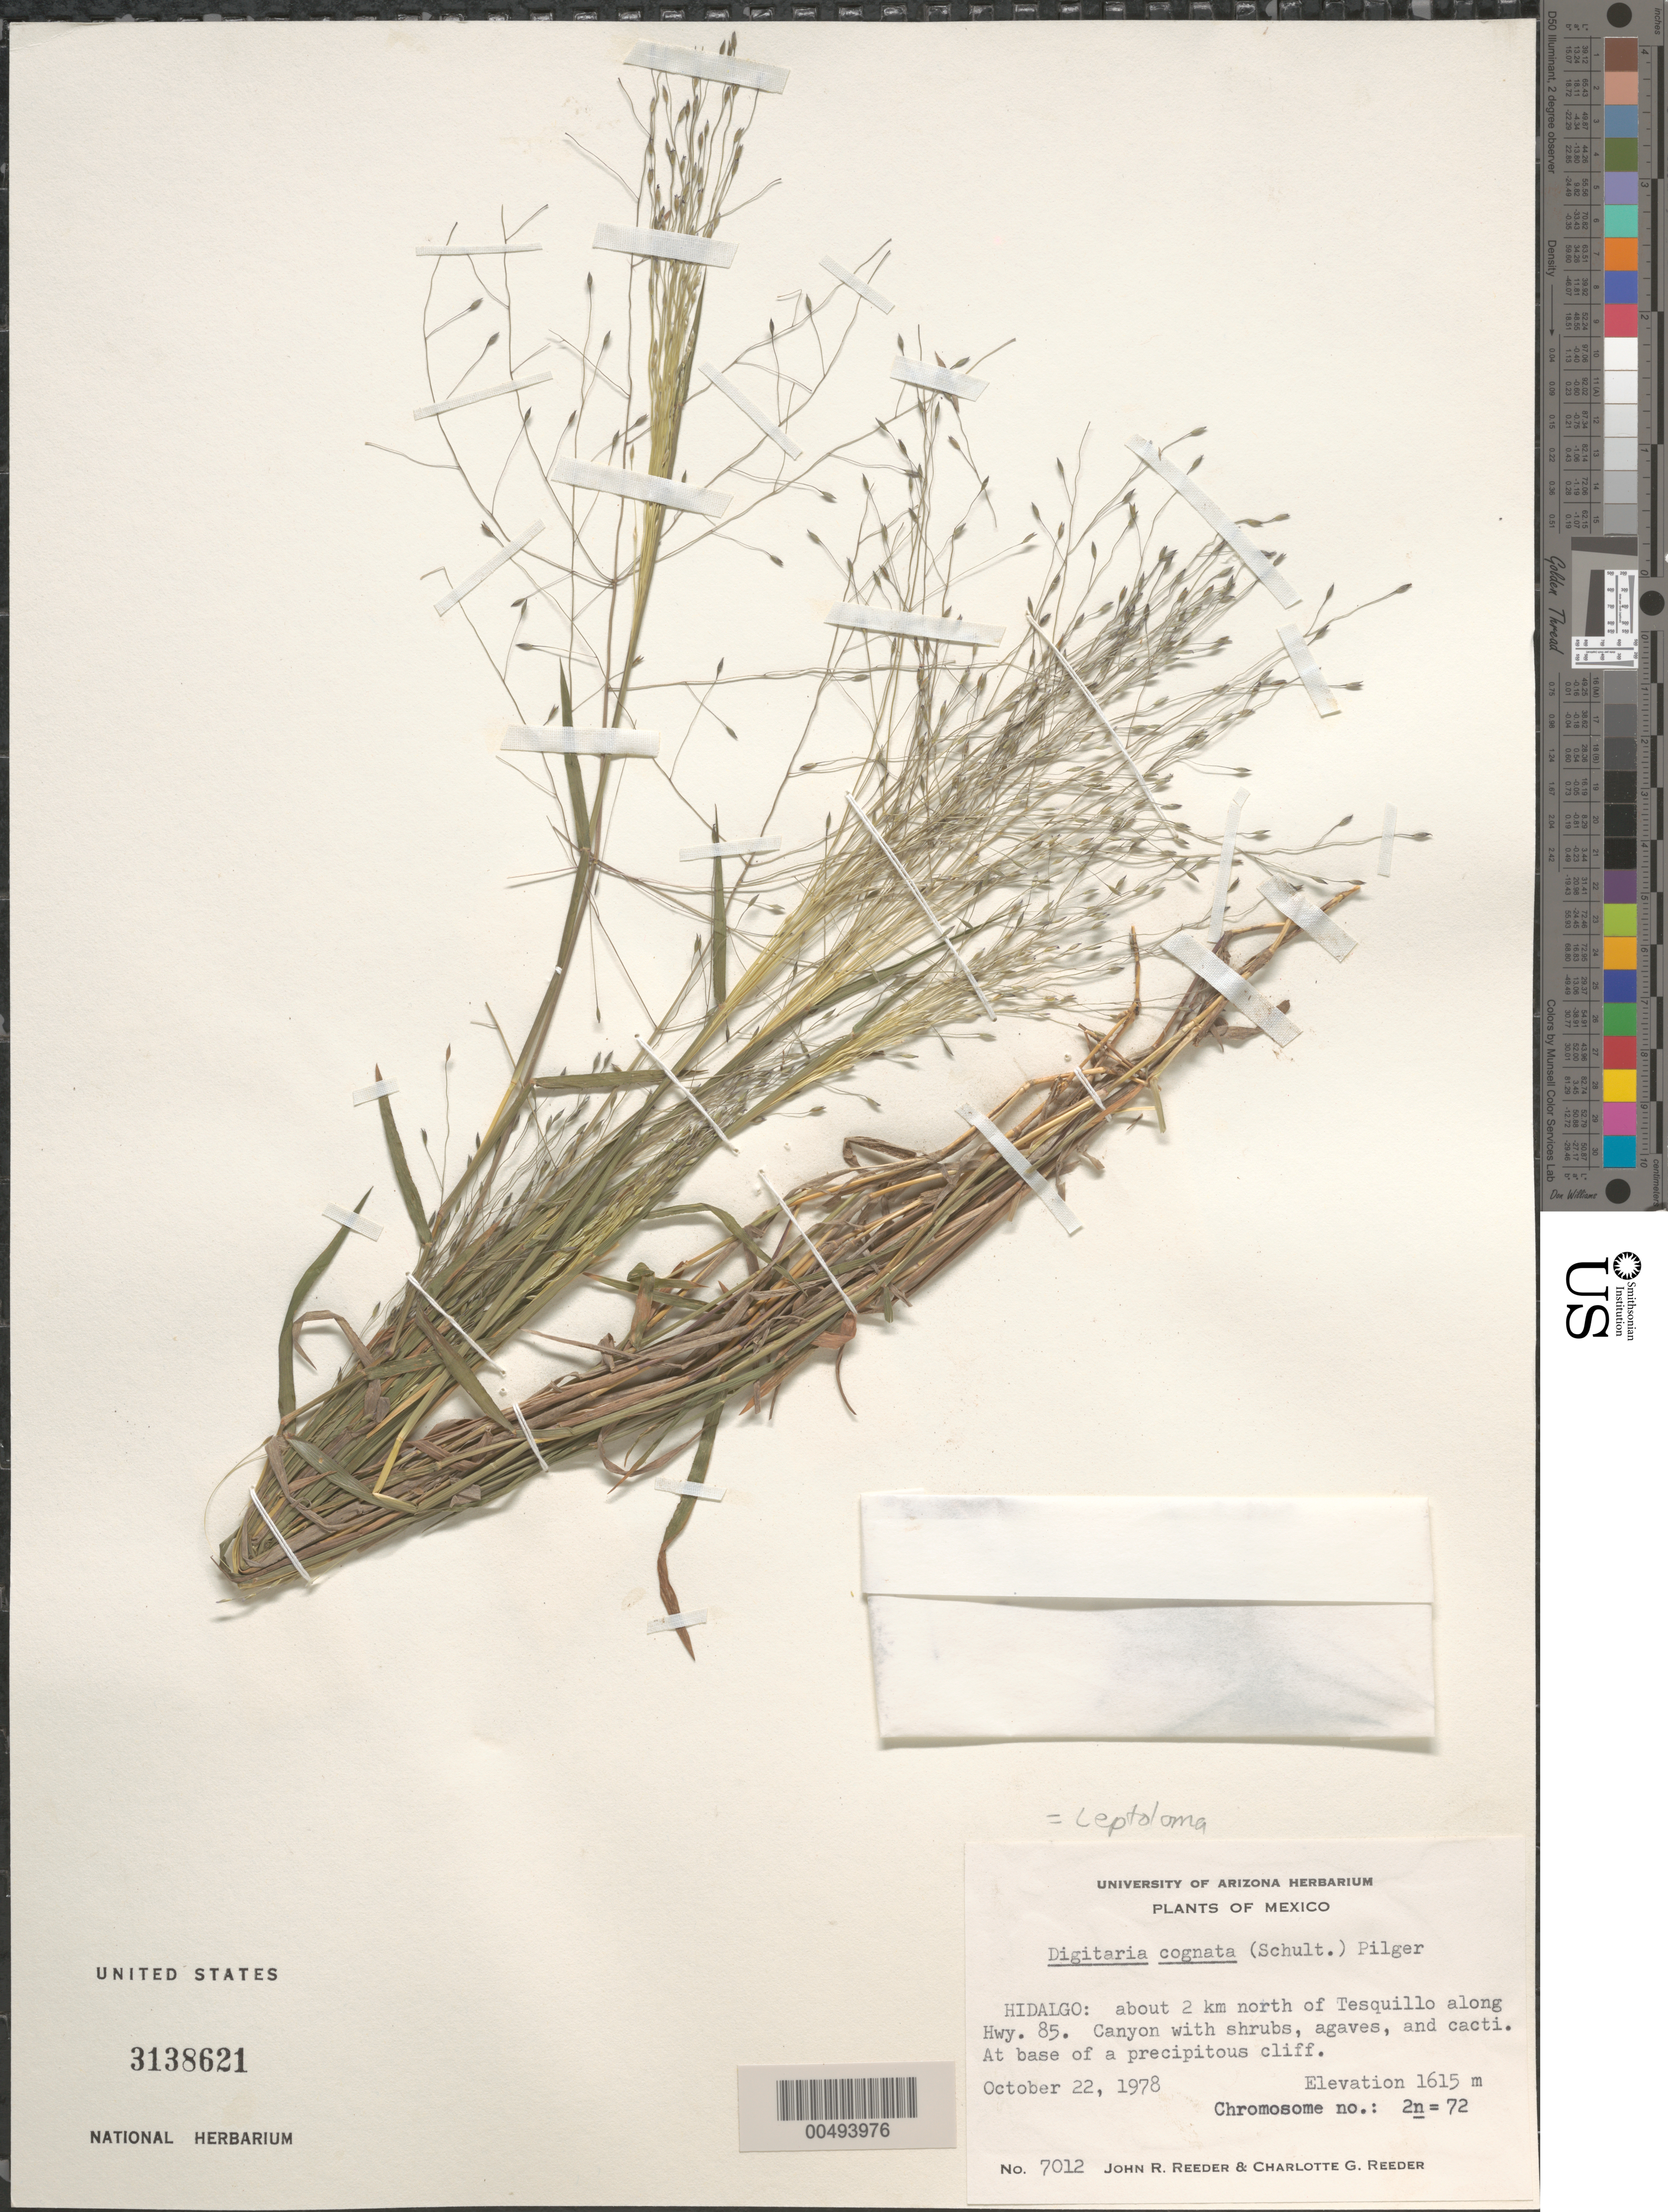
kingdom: Plantae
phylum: Tracheophyta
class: Liliopsida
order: Poales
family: Poaceae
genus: Leptoloma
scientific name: Leptoloma cognatum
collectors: J. R. Reeder & C. G. Reeder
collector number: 7012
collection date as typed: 22 Oct 1978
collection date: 1978-10-22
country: Mexico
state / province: Hidalgo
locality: About 2 km N of Tesquillo along Hwy 85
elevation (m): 1615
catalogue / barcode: US 3138621